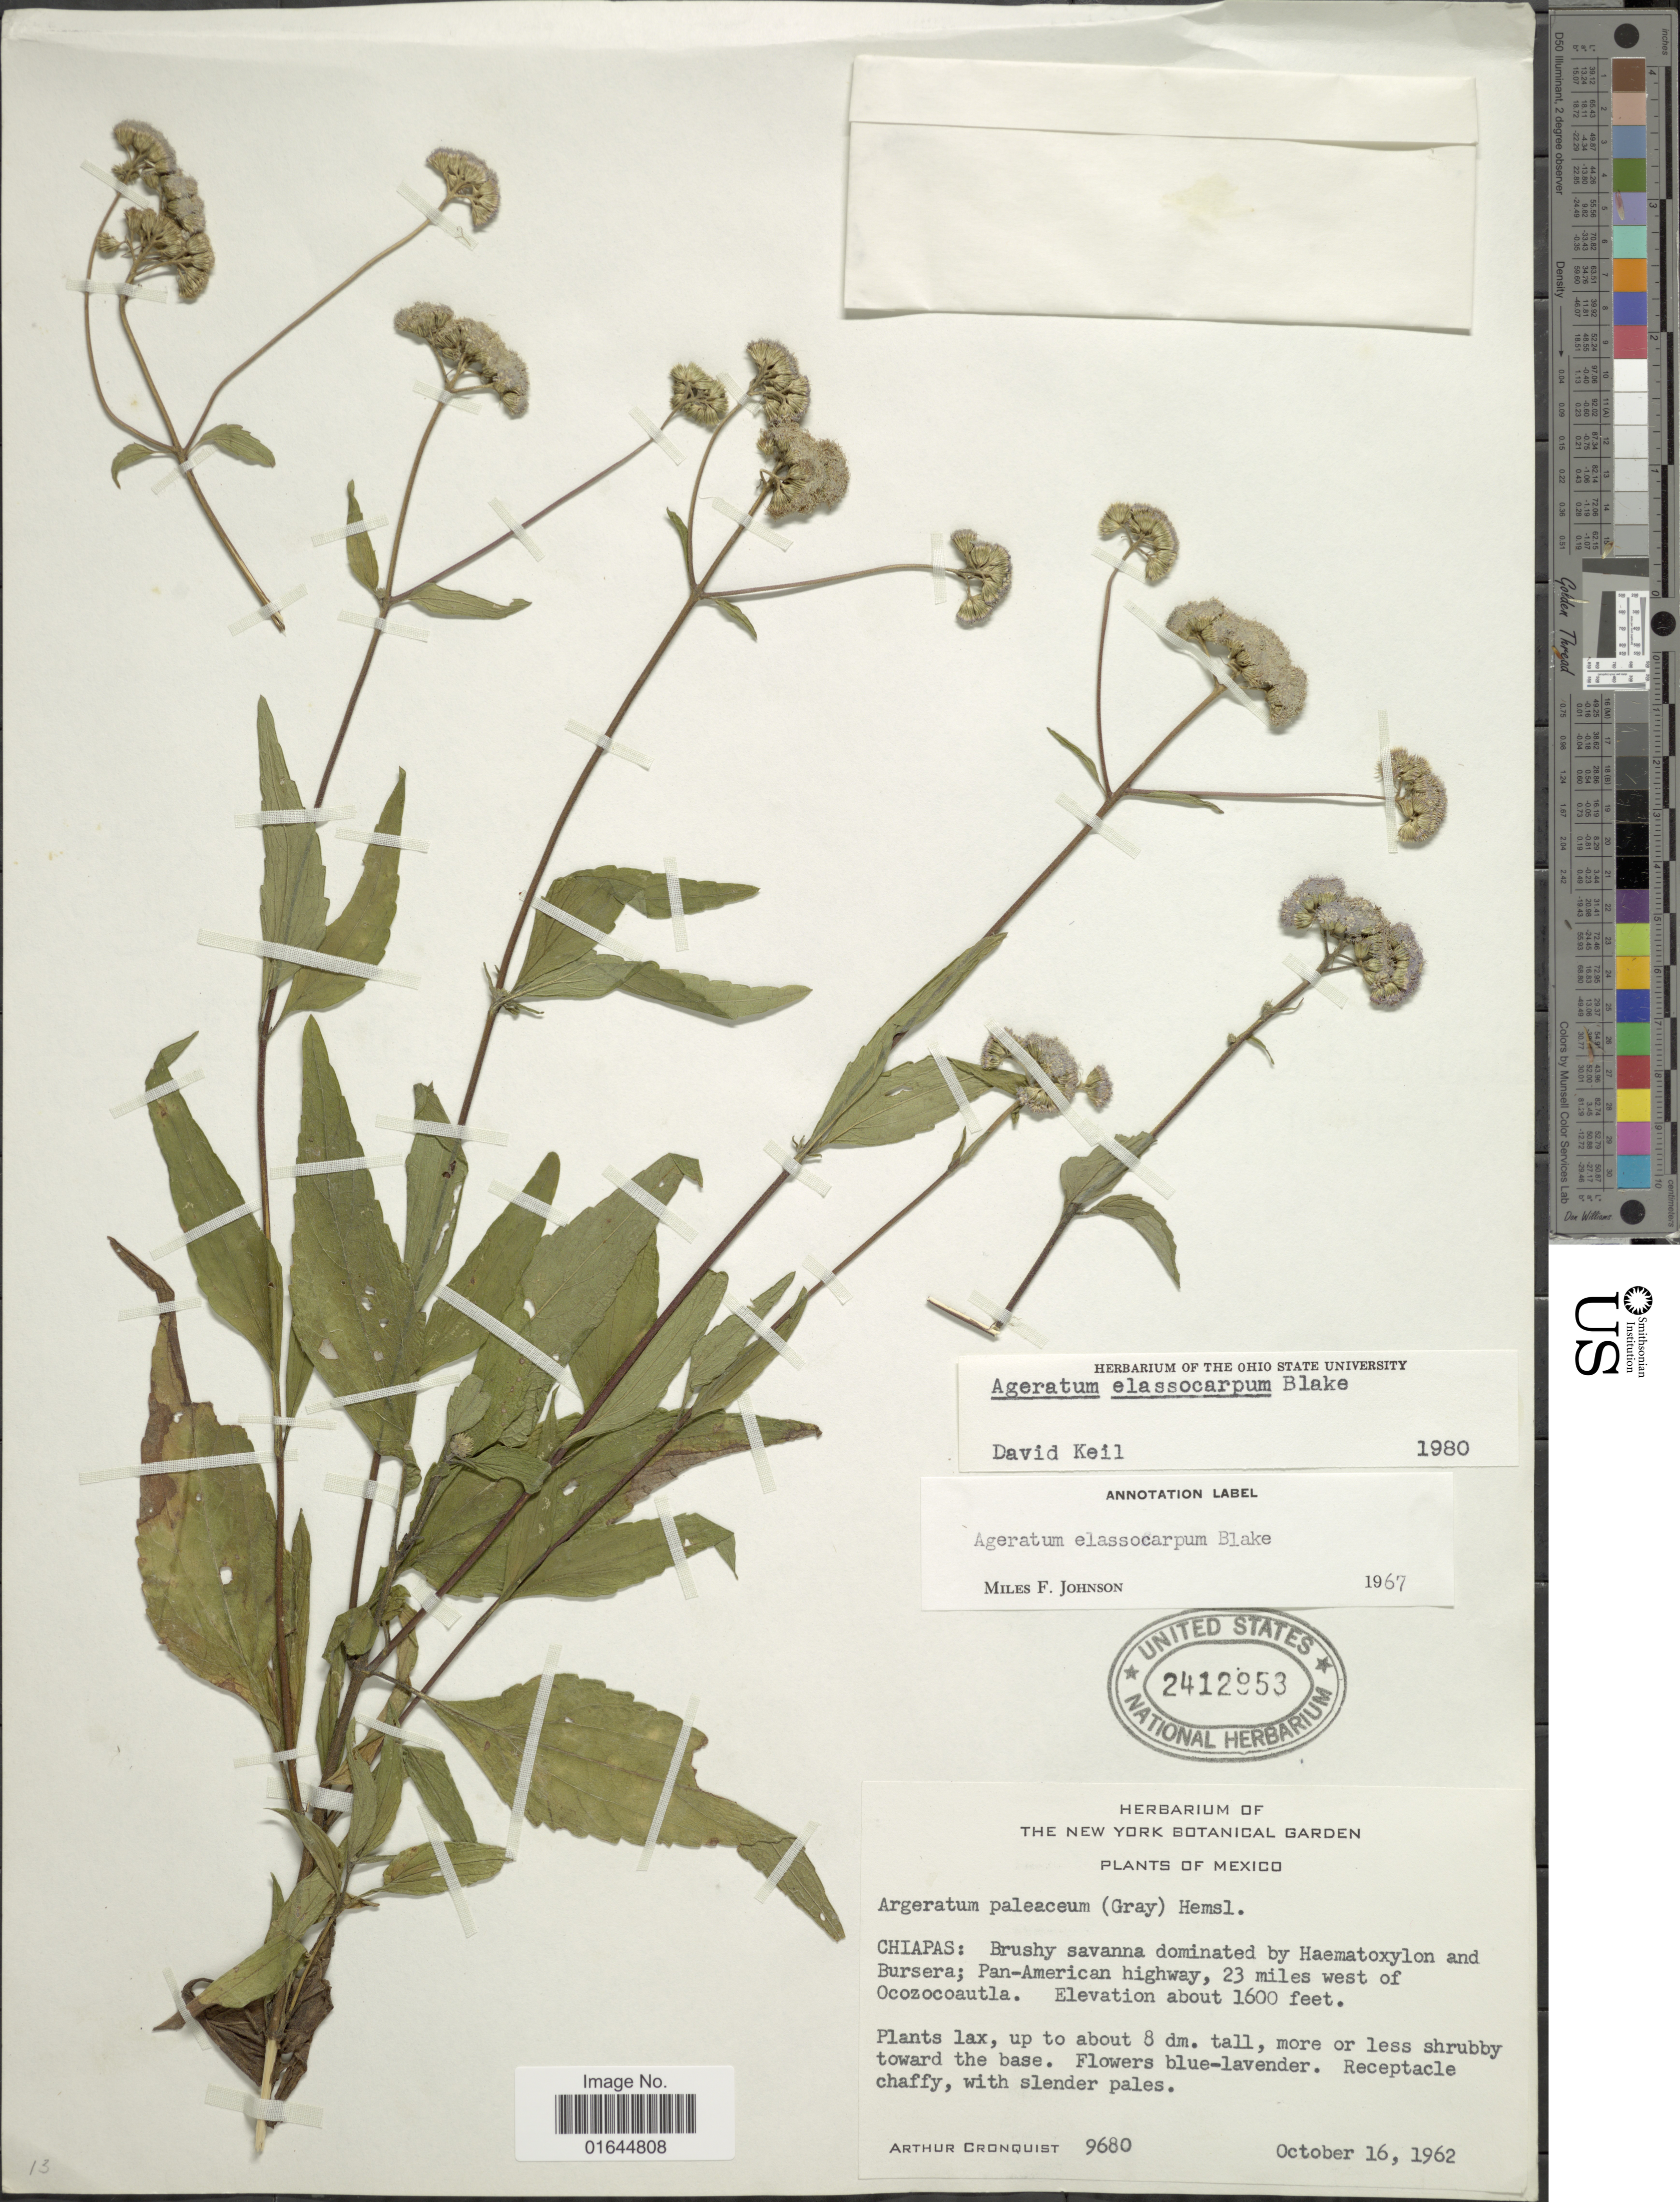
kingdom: Plantae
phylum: Tracheophyta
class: Magnoliopsida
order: Asterales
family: Asteraceae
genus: Ageratum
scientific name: Ageratum elassocarpum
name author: S.F. Blake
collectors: A. J. Cronquist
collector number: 9680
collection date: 1962-10-16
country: Mexico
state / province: Chiapas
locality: Mexico, Chiapas: Brushy savanna dominated by Haematoxylon and Bursera; Pan-American highway, 23 miles west of Ocozocoautla.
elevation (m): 488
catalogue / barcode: US 2412953